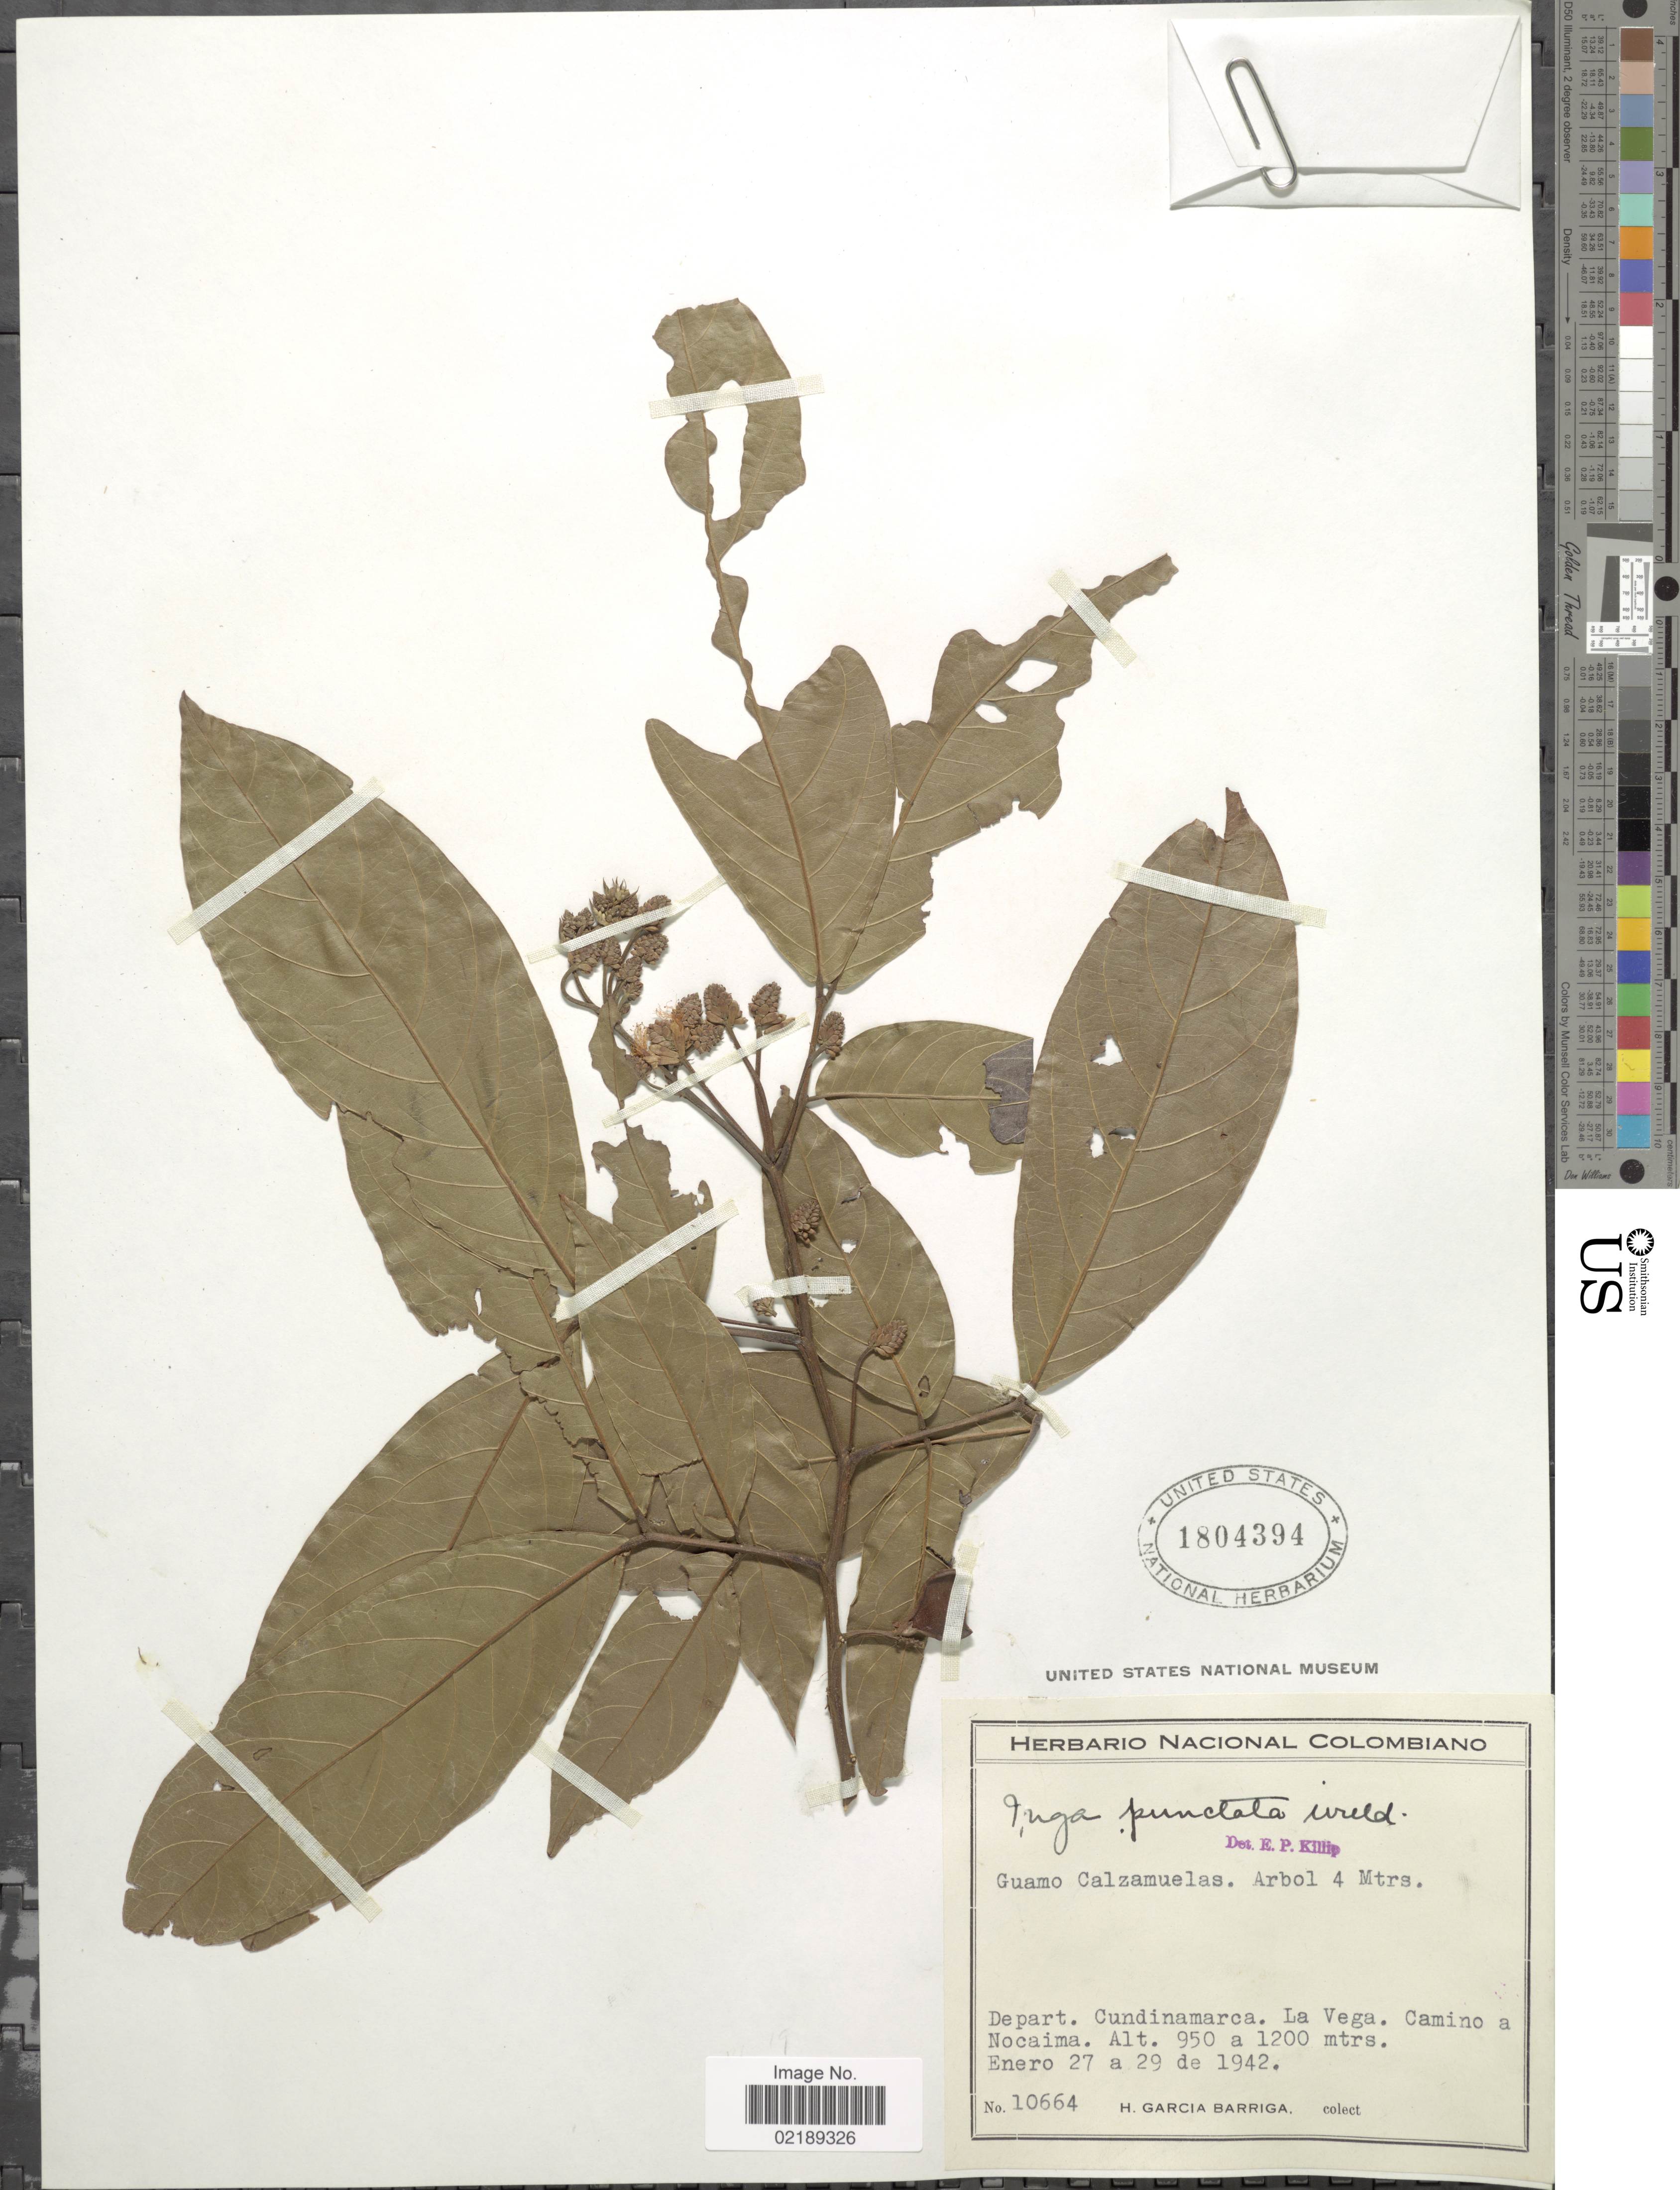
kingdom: Plantae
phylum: Tracheophyta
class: Magnoliopsida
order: Fabales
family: Fabaceae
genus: Inga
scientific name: Inga punctata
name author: Willd.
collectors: H. García Barriga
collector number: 10664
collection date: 1942-01-27/1942-01-29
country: Colombia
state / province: Cundinamarca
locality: La Vega, Camino a Nocaima.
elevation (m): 950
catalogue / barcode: US 1804394